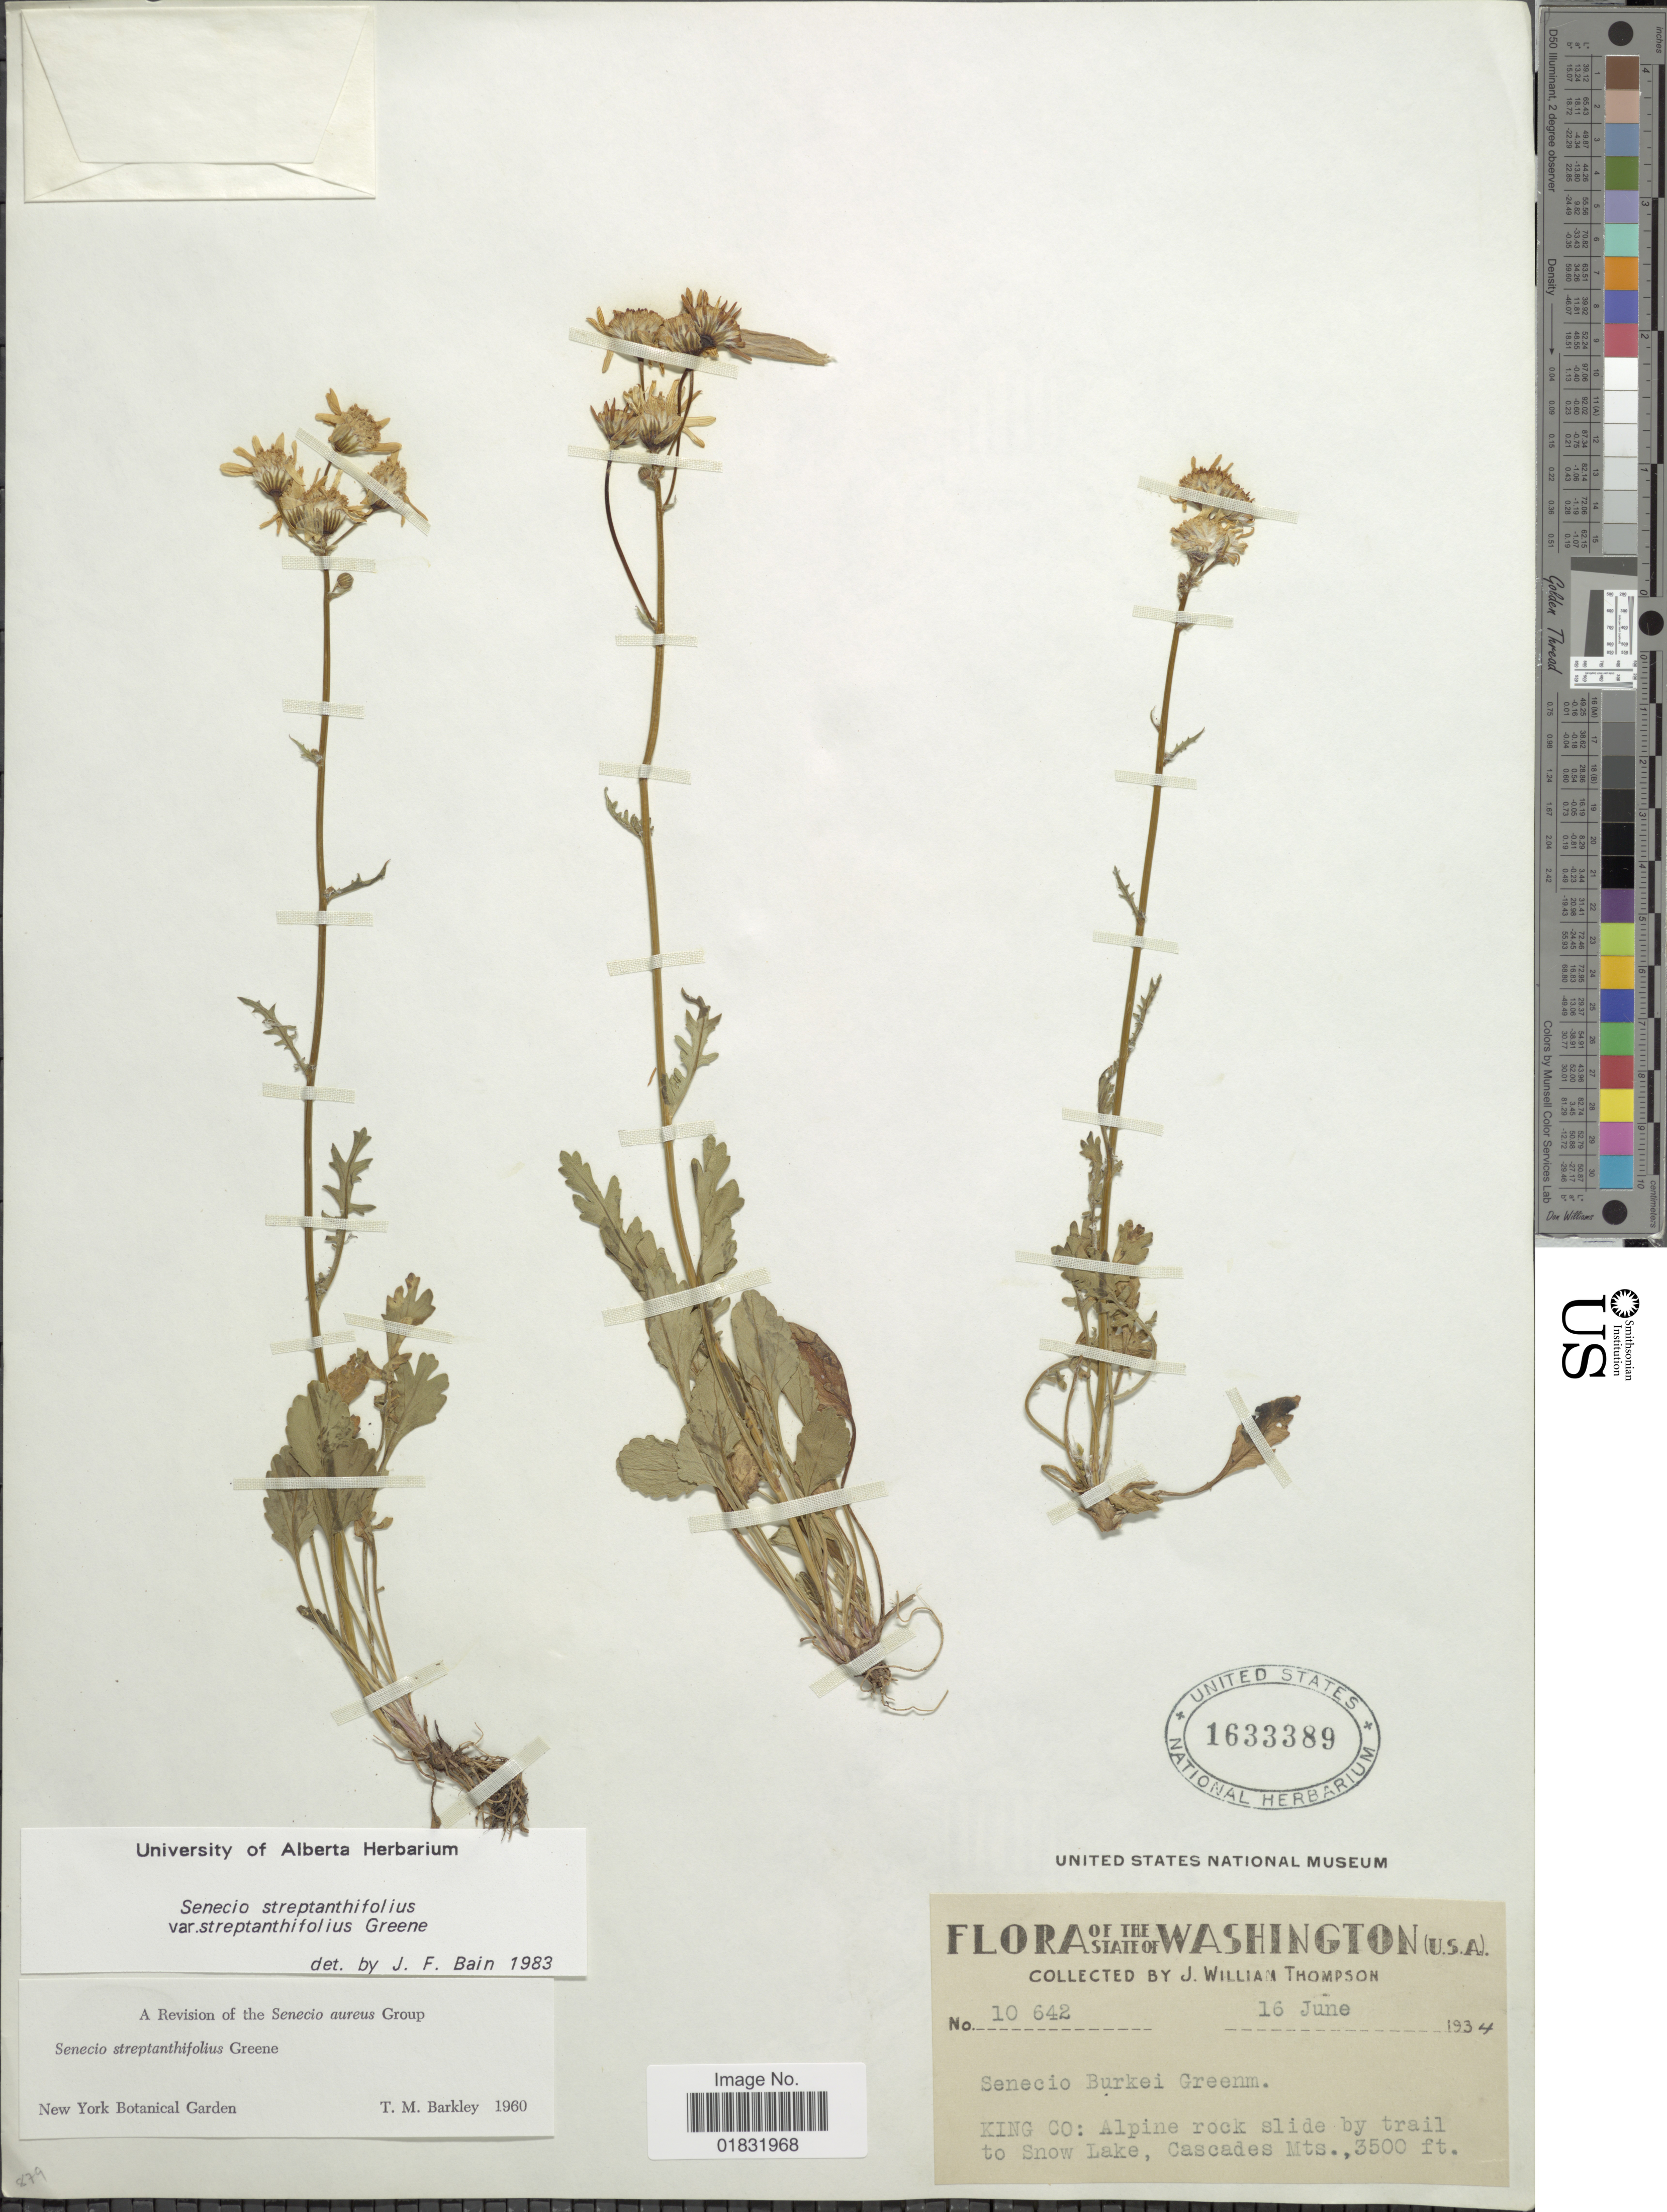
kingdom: Plantae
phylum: Tracheophyta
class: Magnoliopsida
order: Asterales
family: Asteraceae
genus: Packera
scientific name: Packera streptanthifolia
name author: (Greene) W.A. Weber & Á. Löve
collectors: J. W. Thompson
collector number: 10642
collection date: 1934-06-16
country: United States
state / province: Washington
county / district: King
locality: King Co: Alpine rock slid by trail to Snow Lake, Cacades Mts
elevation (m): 1067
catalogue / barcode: US 1633389